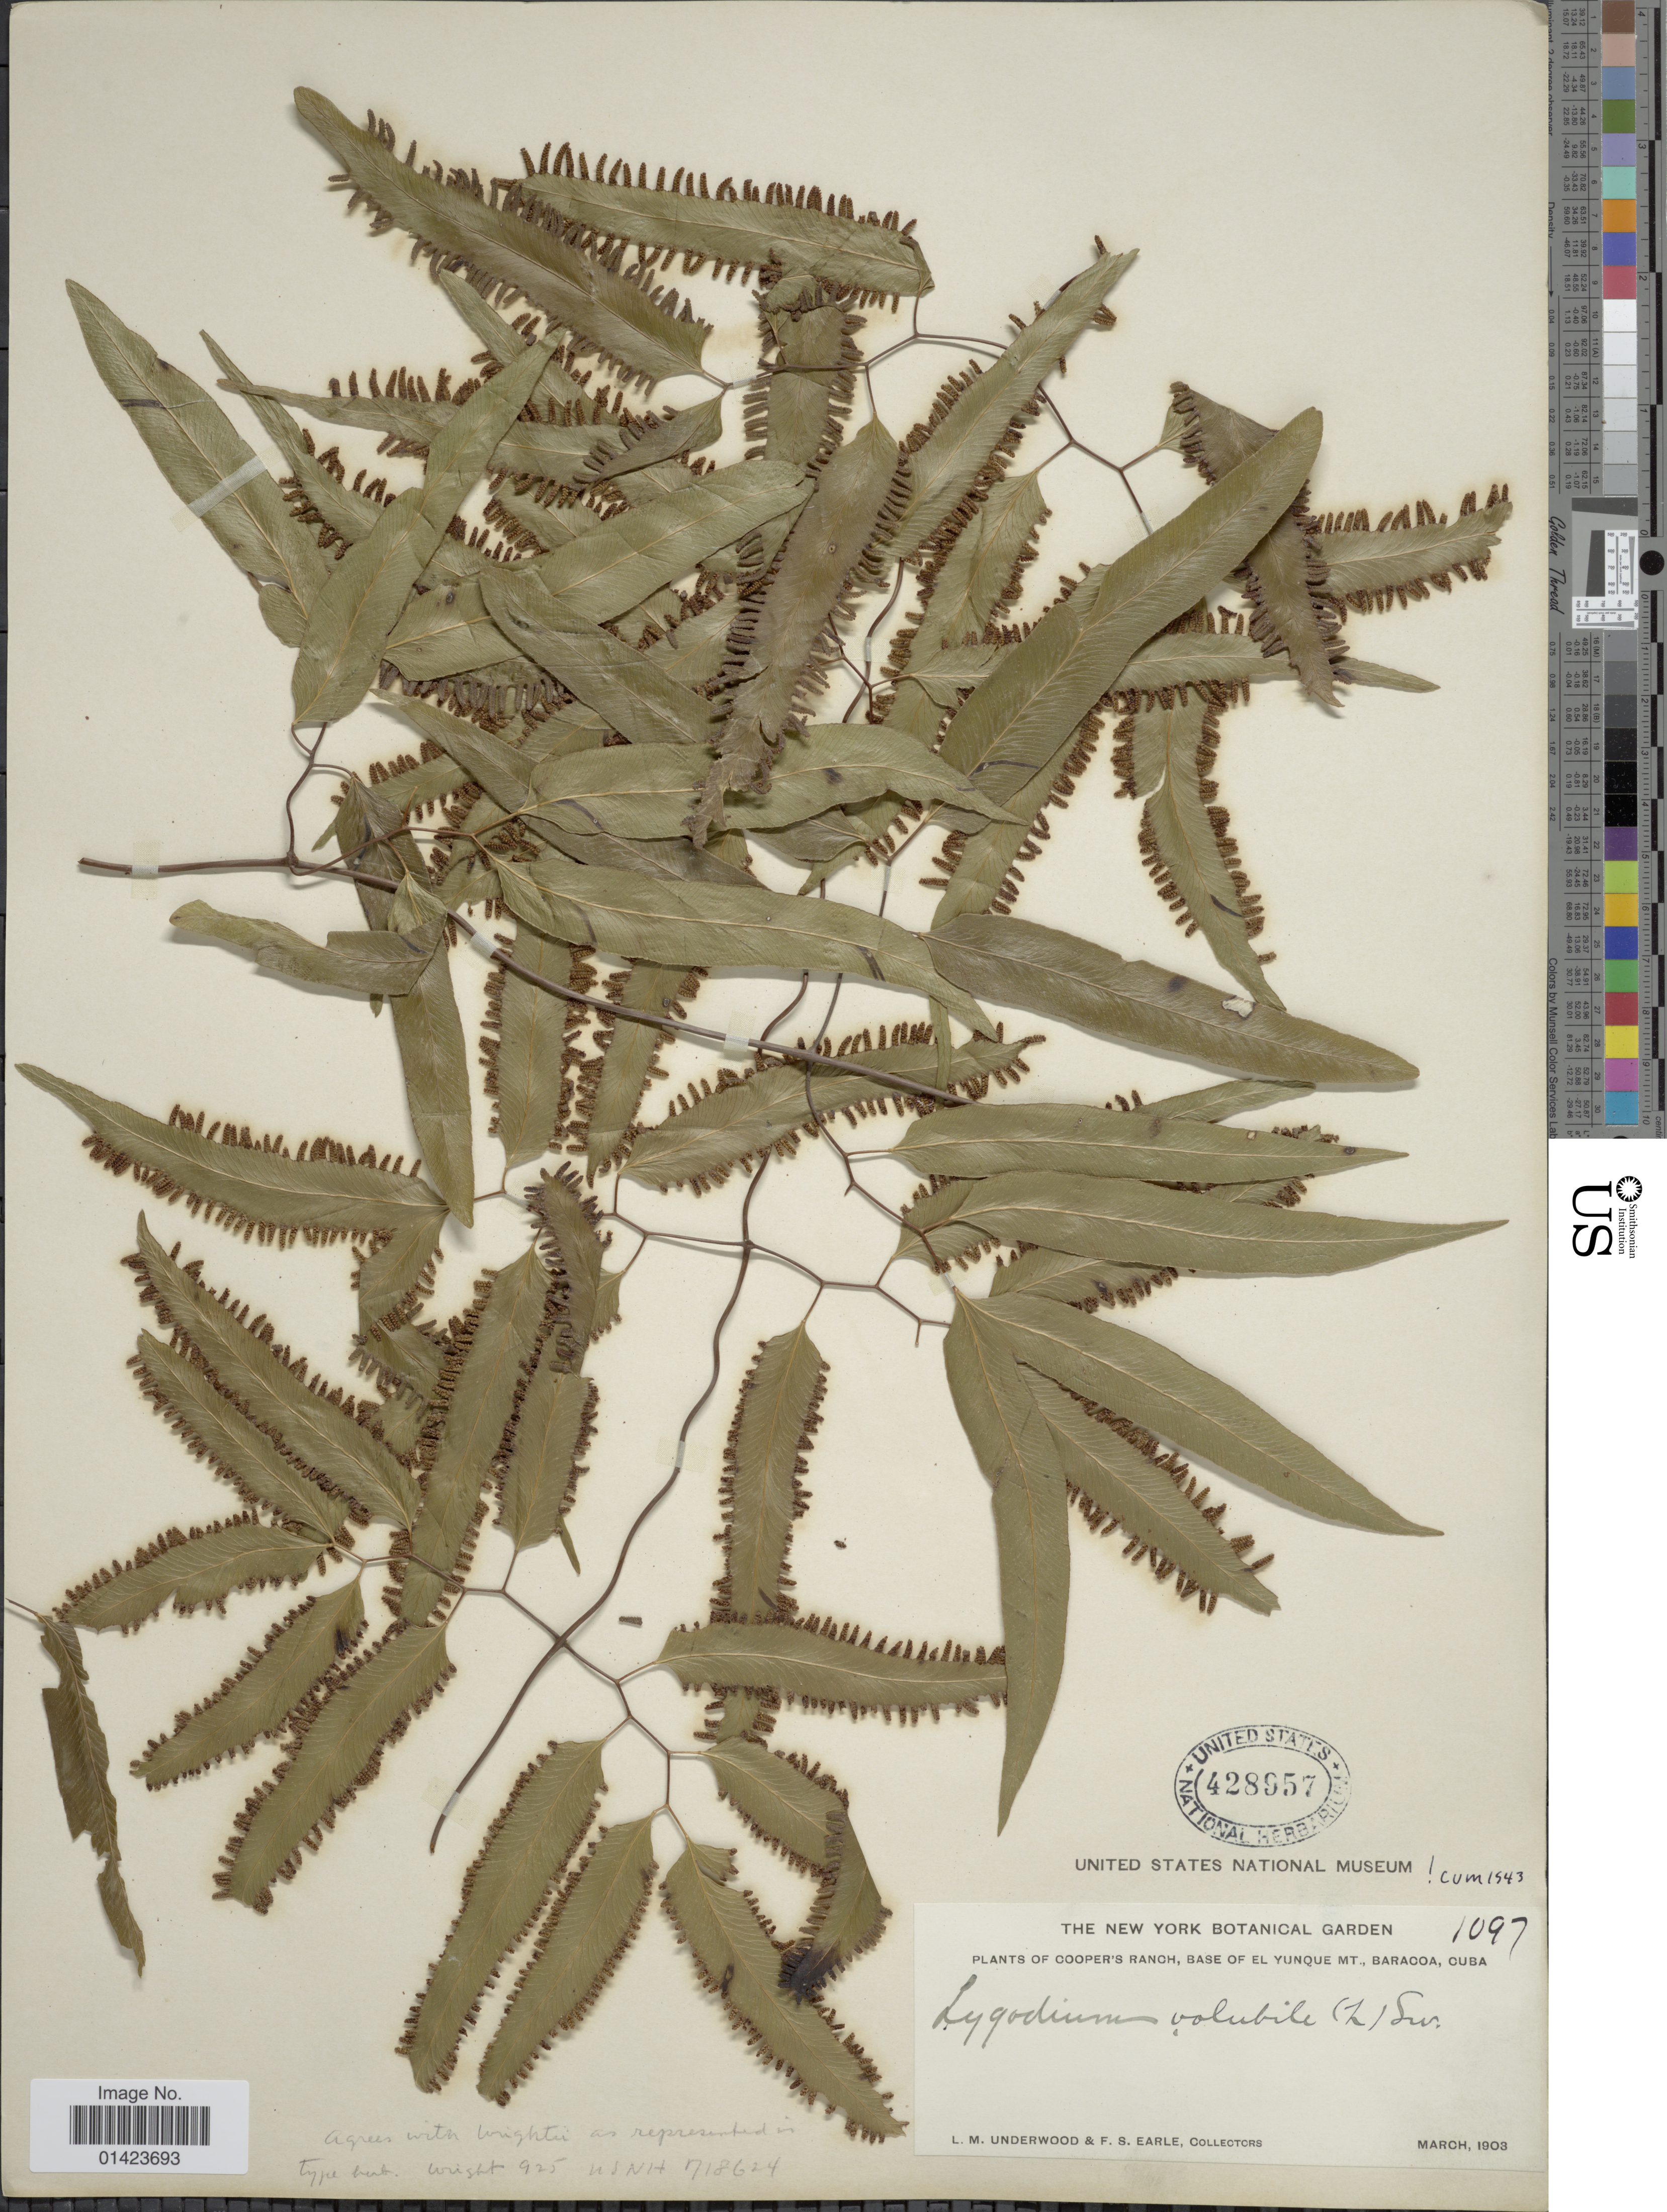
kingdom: Plantae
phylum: Tracheophyta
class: Polypodiopsida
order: Schizaeales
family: Lygodiaceae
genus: Lygodium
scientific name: Lygodium volubile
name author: Sw.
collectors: L. M. Underwood & F. S. Earle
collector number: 1097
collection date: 1903-03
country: Cuba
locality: Plants of Cooper's Ranch, Base of El Yunque Mt., Baracoa, Cuba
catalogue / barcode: US 428957